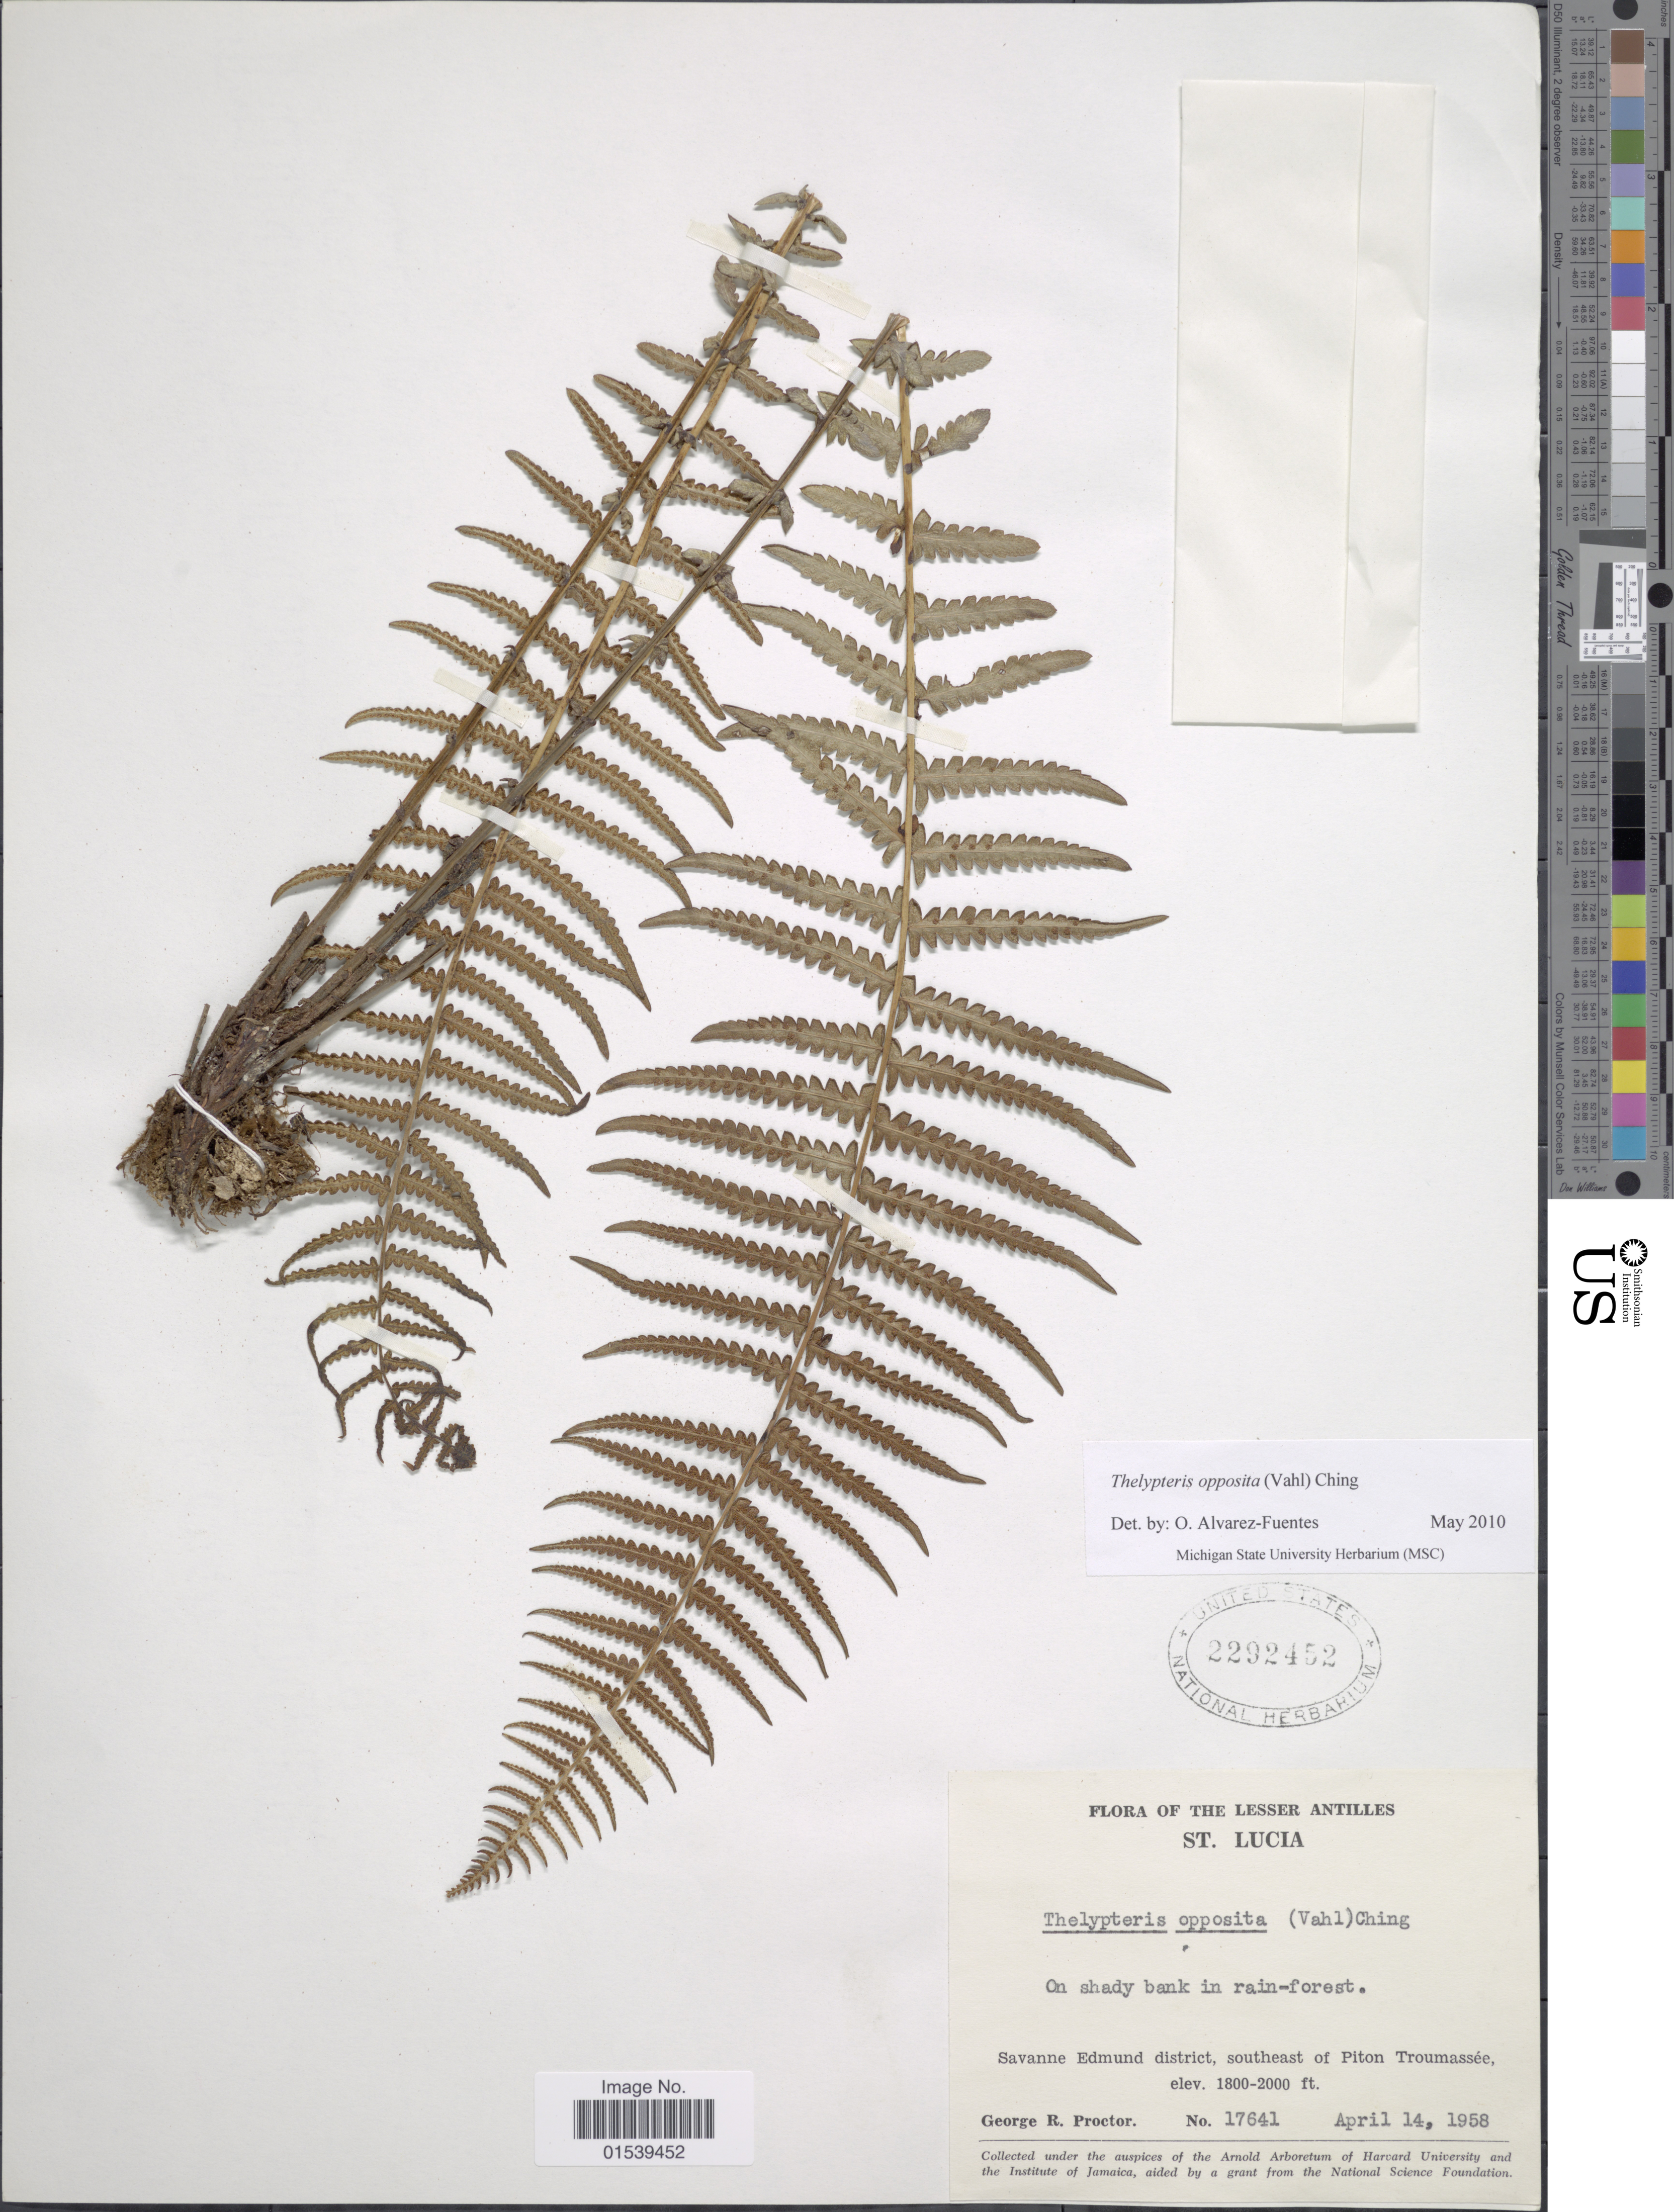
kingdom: Plantae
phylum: Tracheophyta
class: Polypodiopsida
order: Polypodiales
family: Thelypteridaceae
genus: Amauropelta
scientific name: Amauropelta opposita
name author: (Vahl) Pic. Serm.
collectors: G. R. Proctor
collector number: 17641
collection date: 1958-04-14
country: St. Lucia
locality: Lesser Antilles, Savanne Edmund district, southeast of Piton Troumassee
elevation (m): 549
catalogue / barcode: US 2292452